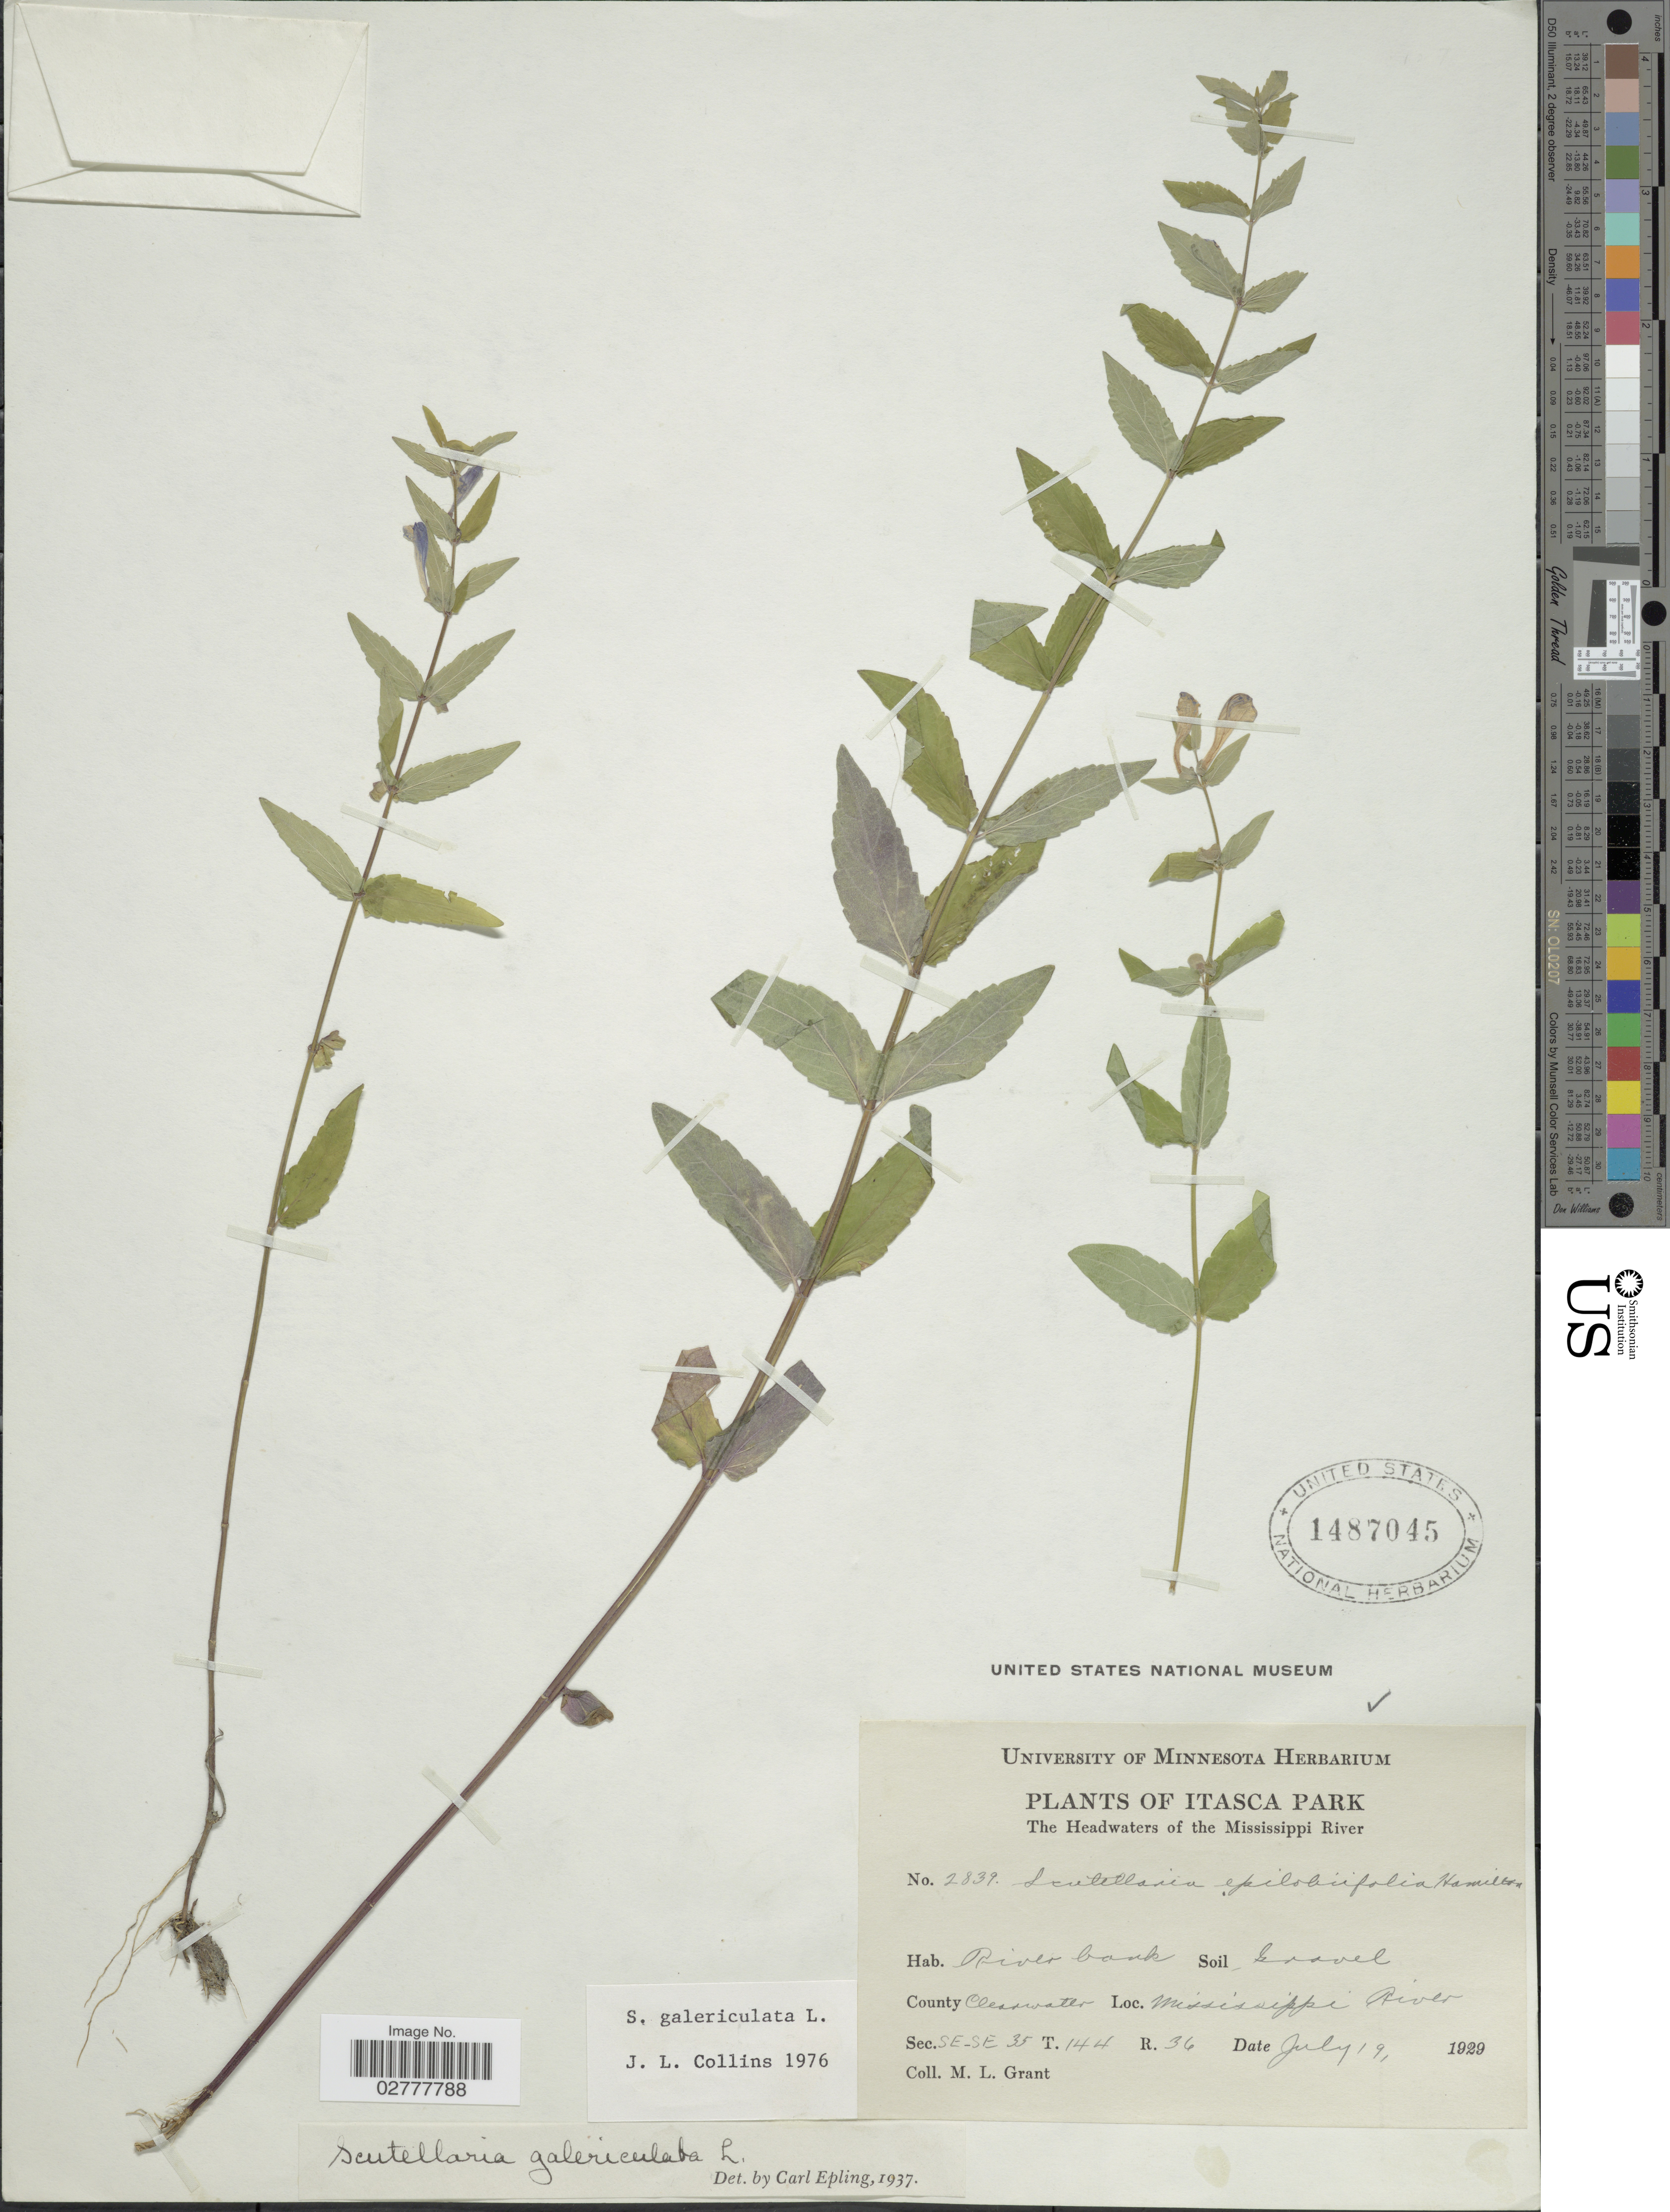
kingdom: Plantae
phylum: Tracheophyta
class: Magnoliopsida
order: Lamiales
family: Lamiaceae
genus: Scutellaria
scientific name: Scutellaria galericulata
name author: L.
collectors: M. L. Grant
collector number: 2839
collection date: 1929-07-19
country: United States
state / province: Minnesota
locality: Itasca Park, The Headwaters of the Mississippi River, County Clearwater, Mississippi River, Sec. SE-SE 35, T. 144, R. 36.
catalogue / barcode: US 1487045